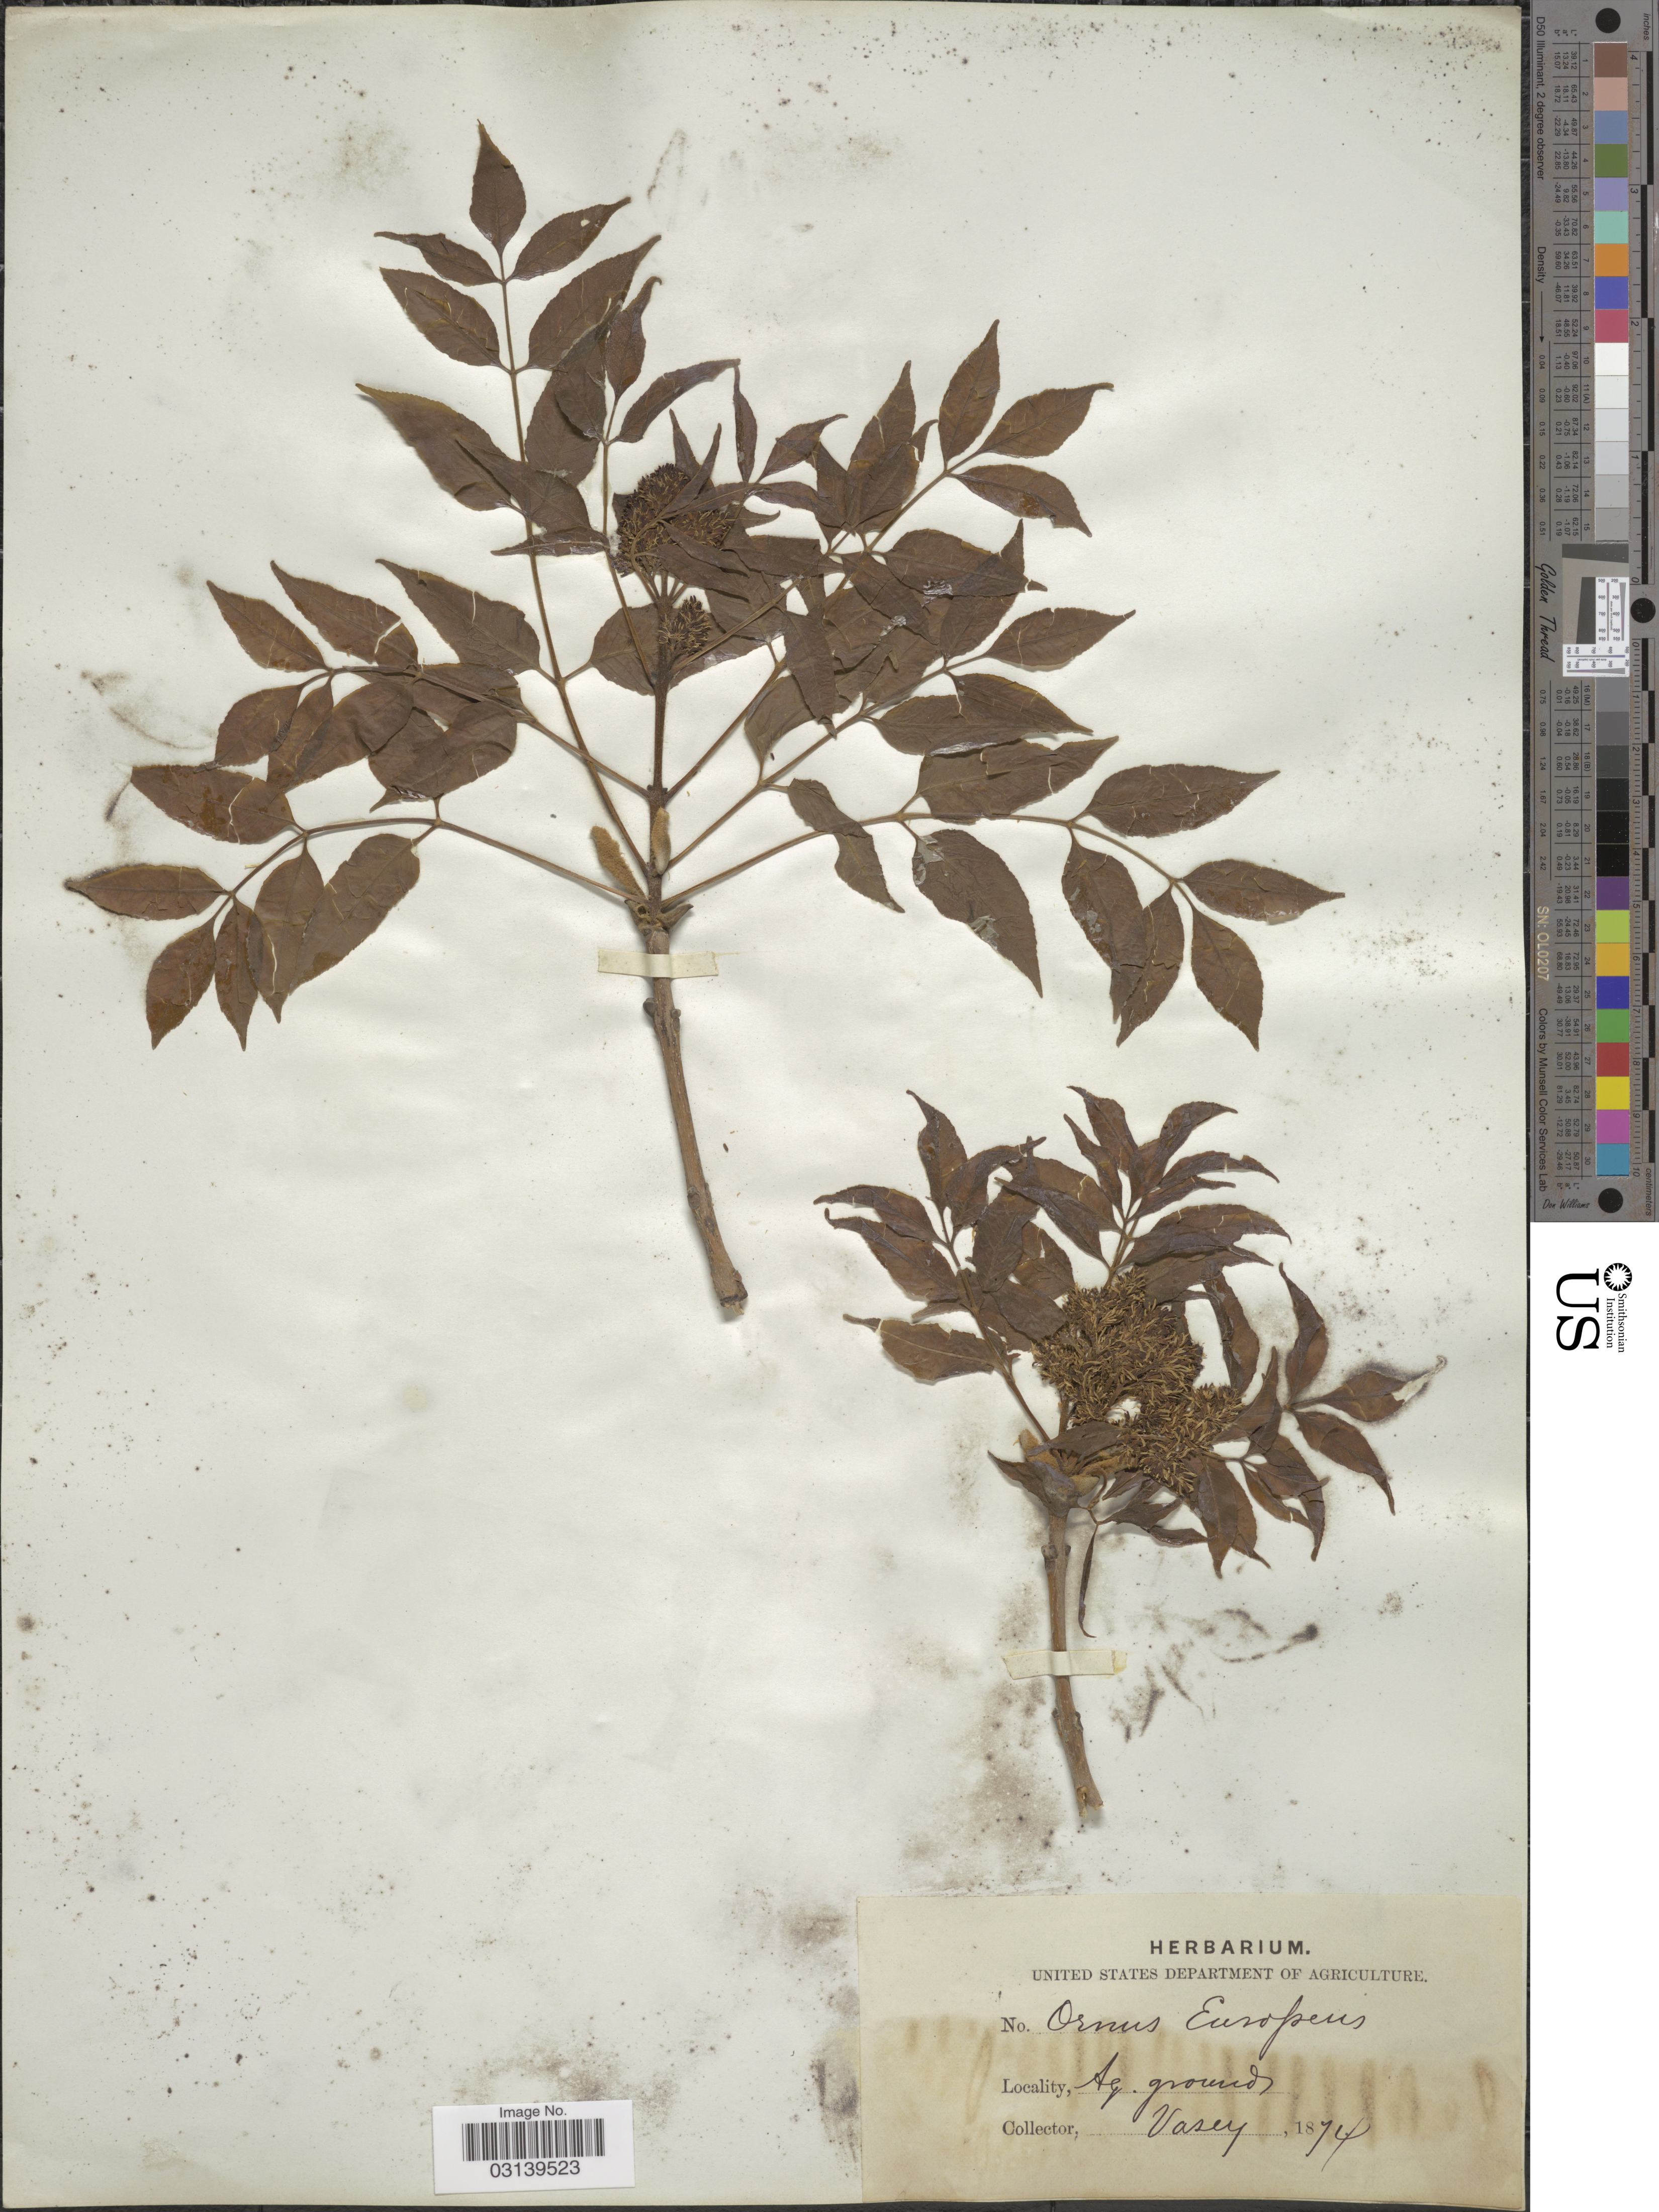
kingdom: Plantae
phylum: Tracheophyta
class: Magnoliopsida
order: Lamiales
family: Oleaceae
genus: Fraxinus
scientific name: Fraxinus ornus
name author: L.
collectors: Vasey, --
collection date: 1874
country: United States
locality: Ag. grounds.